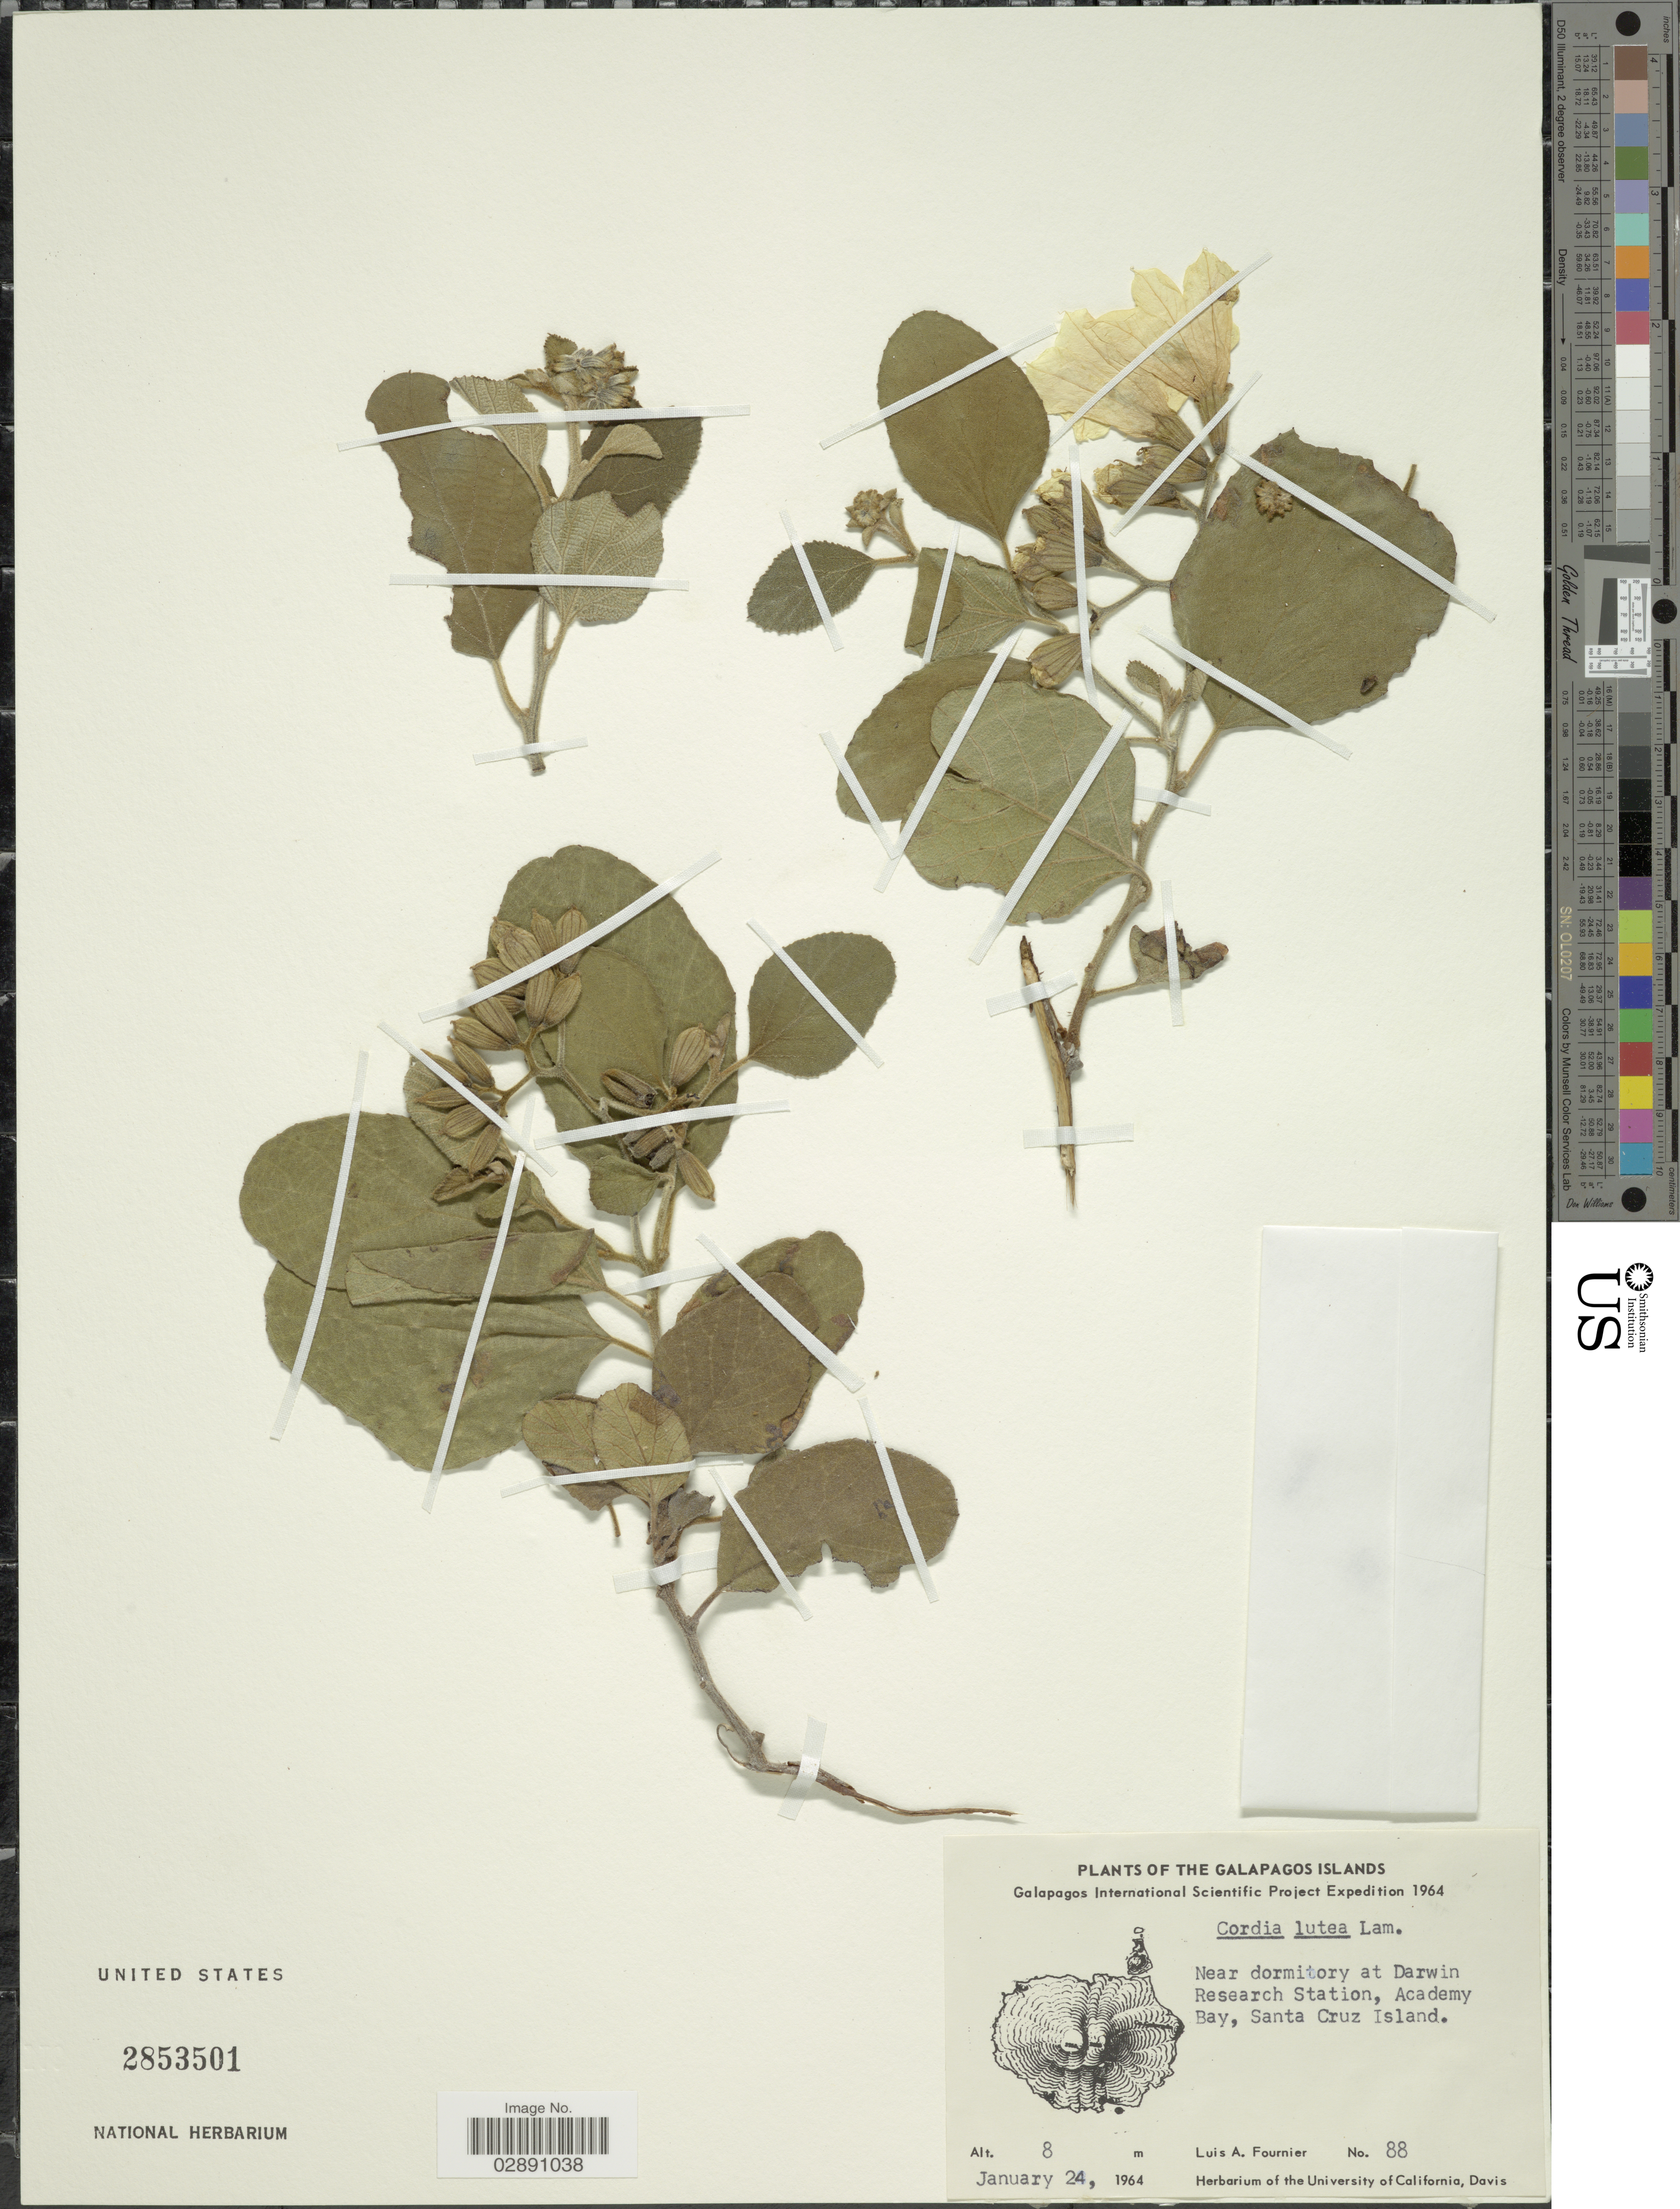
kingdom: Plantae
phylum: Tracheophyta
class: Magnoliopsida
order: Boraginales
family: Cordiaceae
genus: Cordia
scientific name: Cordia lutea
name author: Lam.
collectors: L. A. Fournier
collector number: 88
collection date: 1964-01-24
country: Ecuador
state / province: Colón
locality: The Galapagos Islands. Near Dormitory at Darwin Research Station, Academy Bay, Santa Cruz Island.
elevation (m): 8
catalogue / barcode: US 2853501